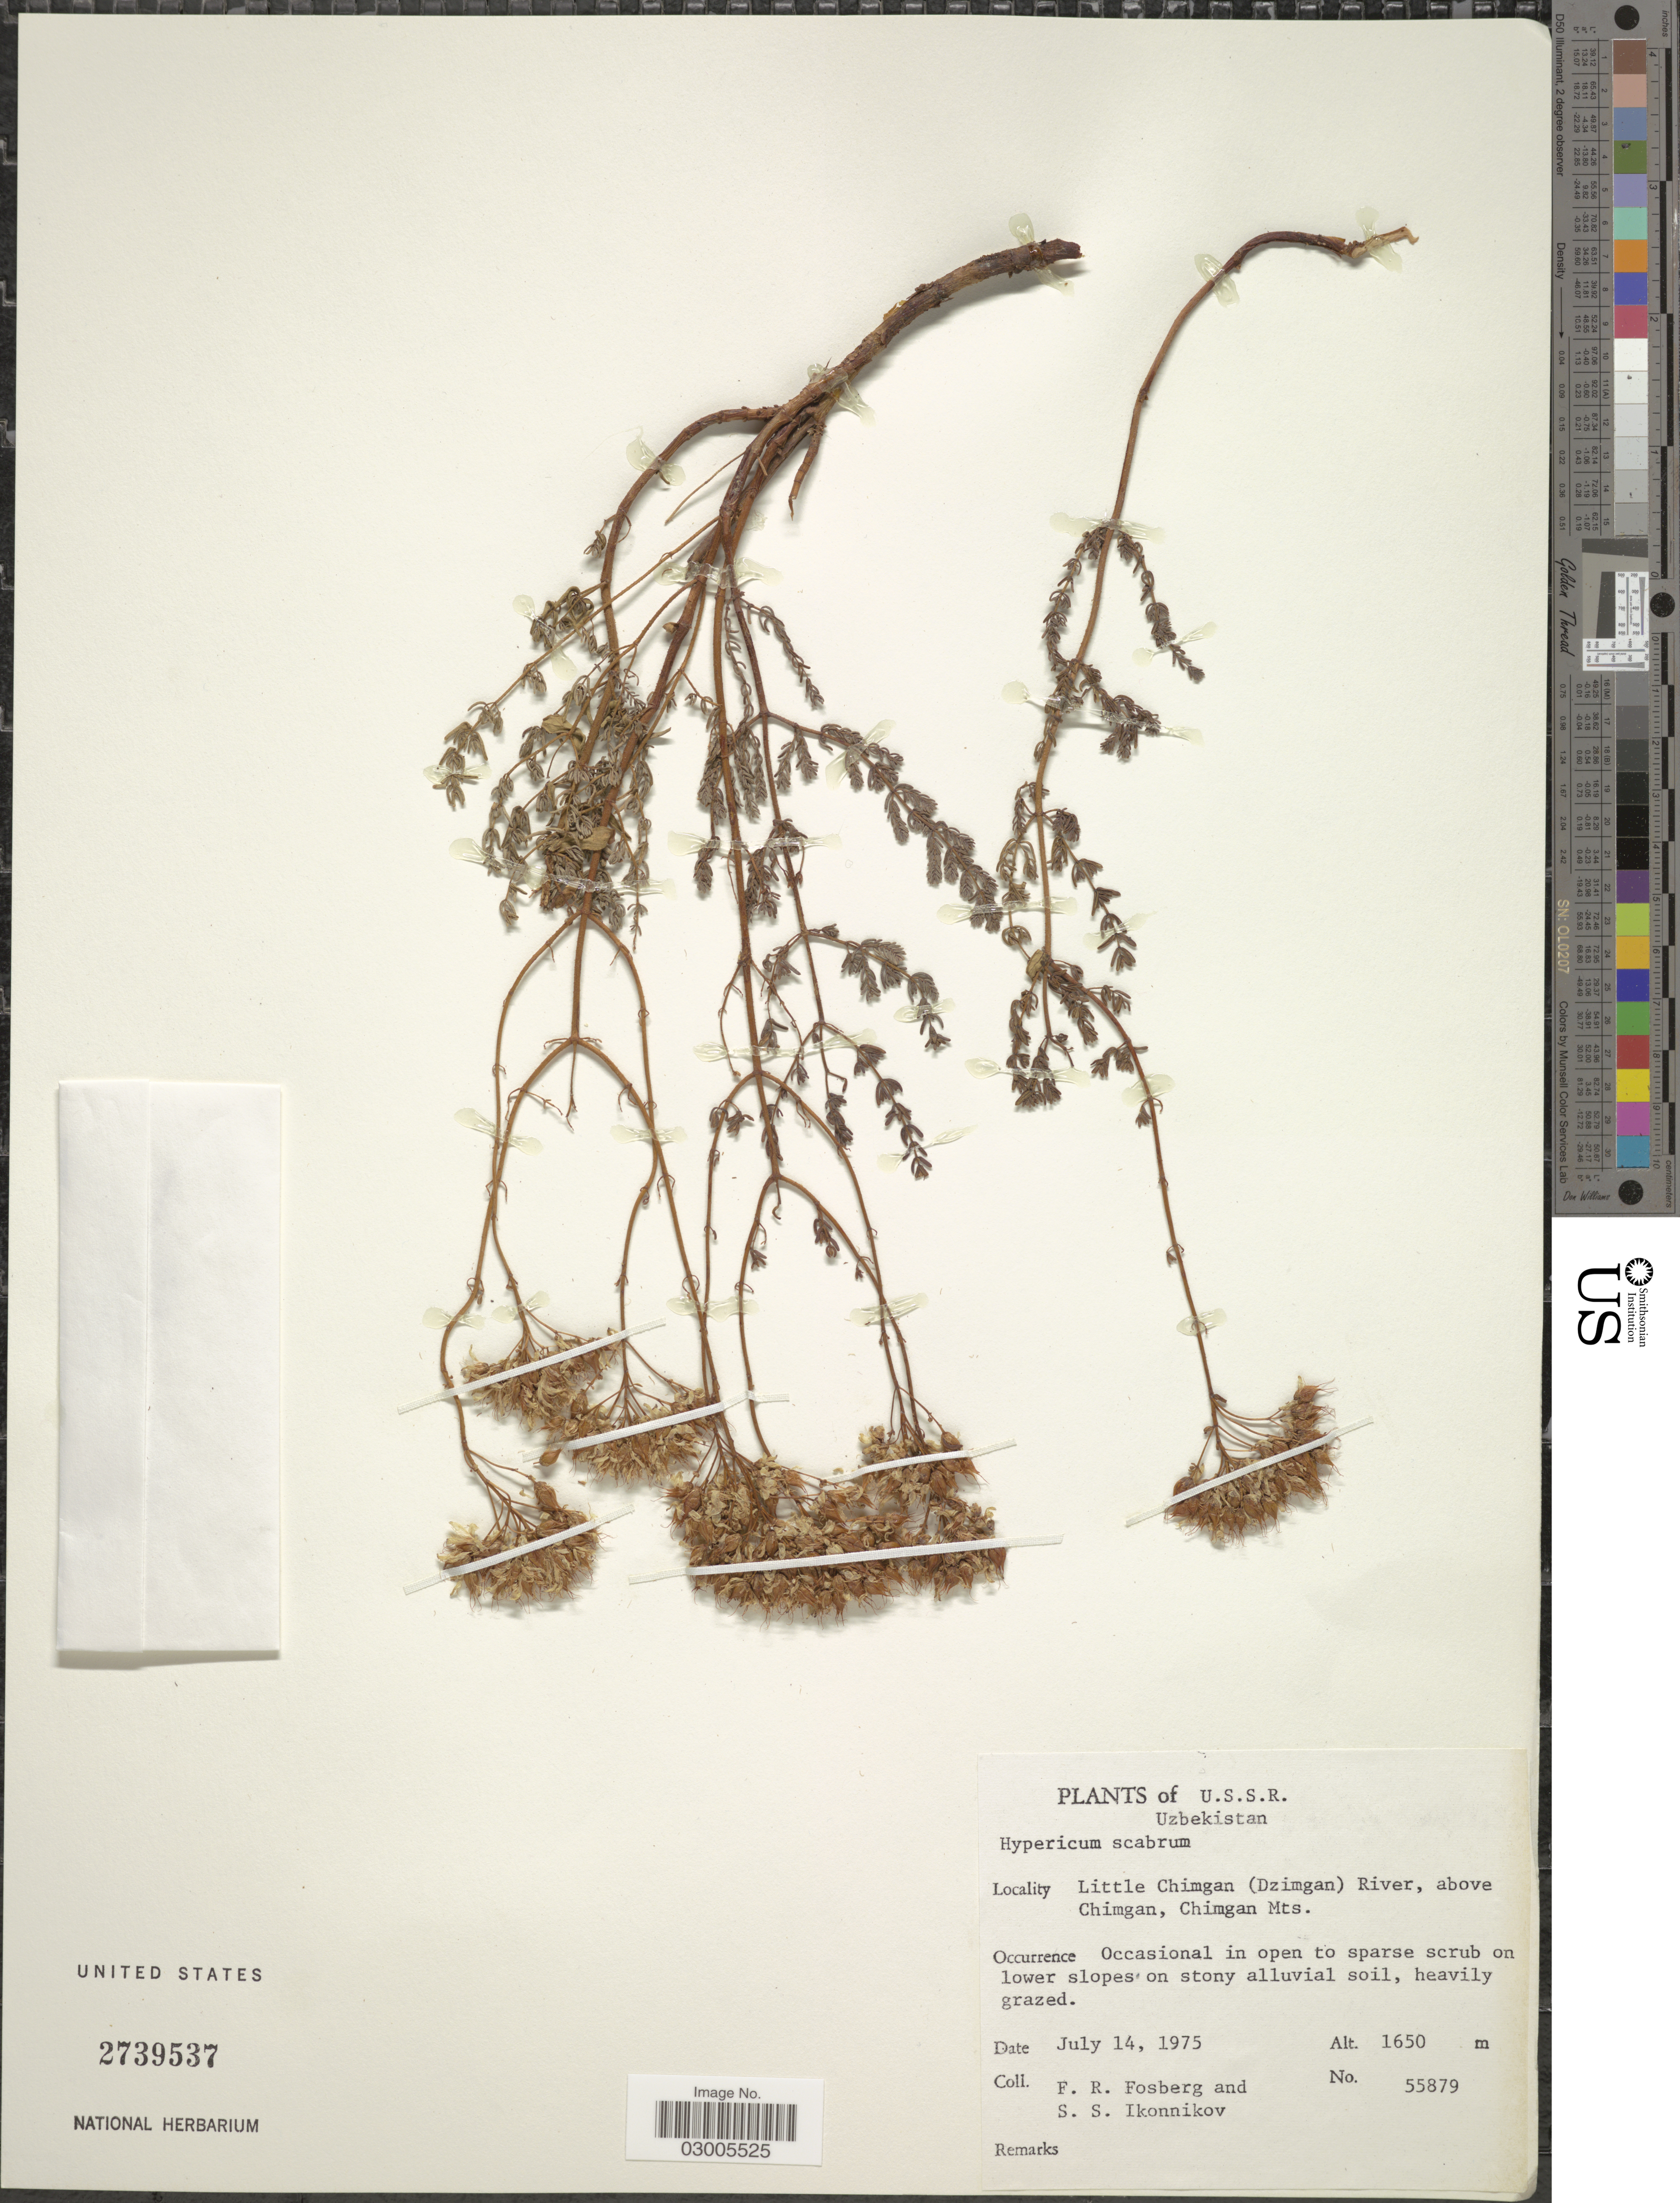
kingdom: Plantae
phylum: Tracheophyta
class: Magnoliopsida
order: Malpighiales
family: Hypericaceae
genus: Hypericum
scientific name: Hypericum scabrum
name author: L.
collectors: F. R. Fosberg & S. Ikonnikov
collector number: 55879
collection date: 1975-07-14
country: Uzbekistan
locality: U.S.S.R. Little Chimgan (Dzimgan) river, above Chimgan, Chimgan Mts.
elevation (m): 1650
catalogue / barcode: US 2739537